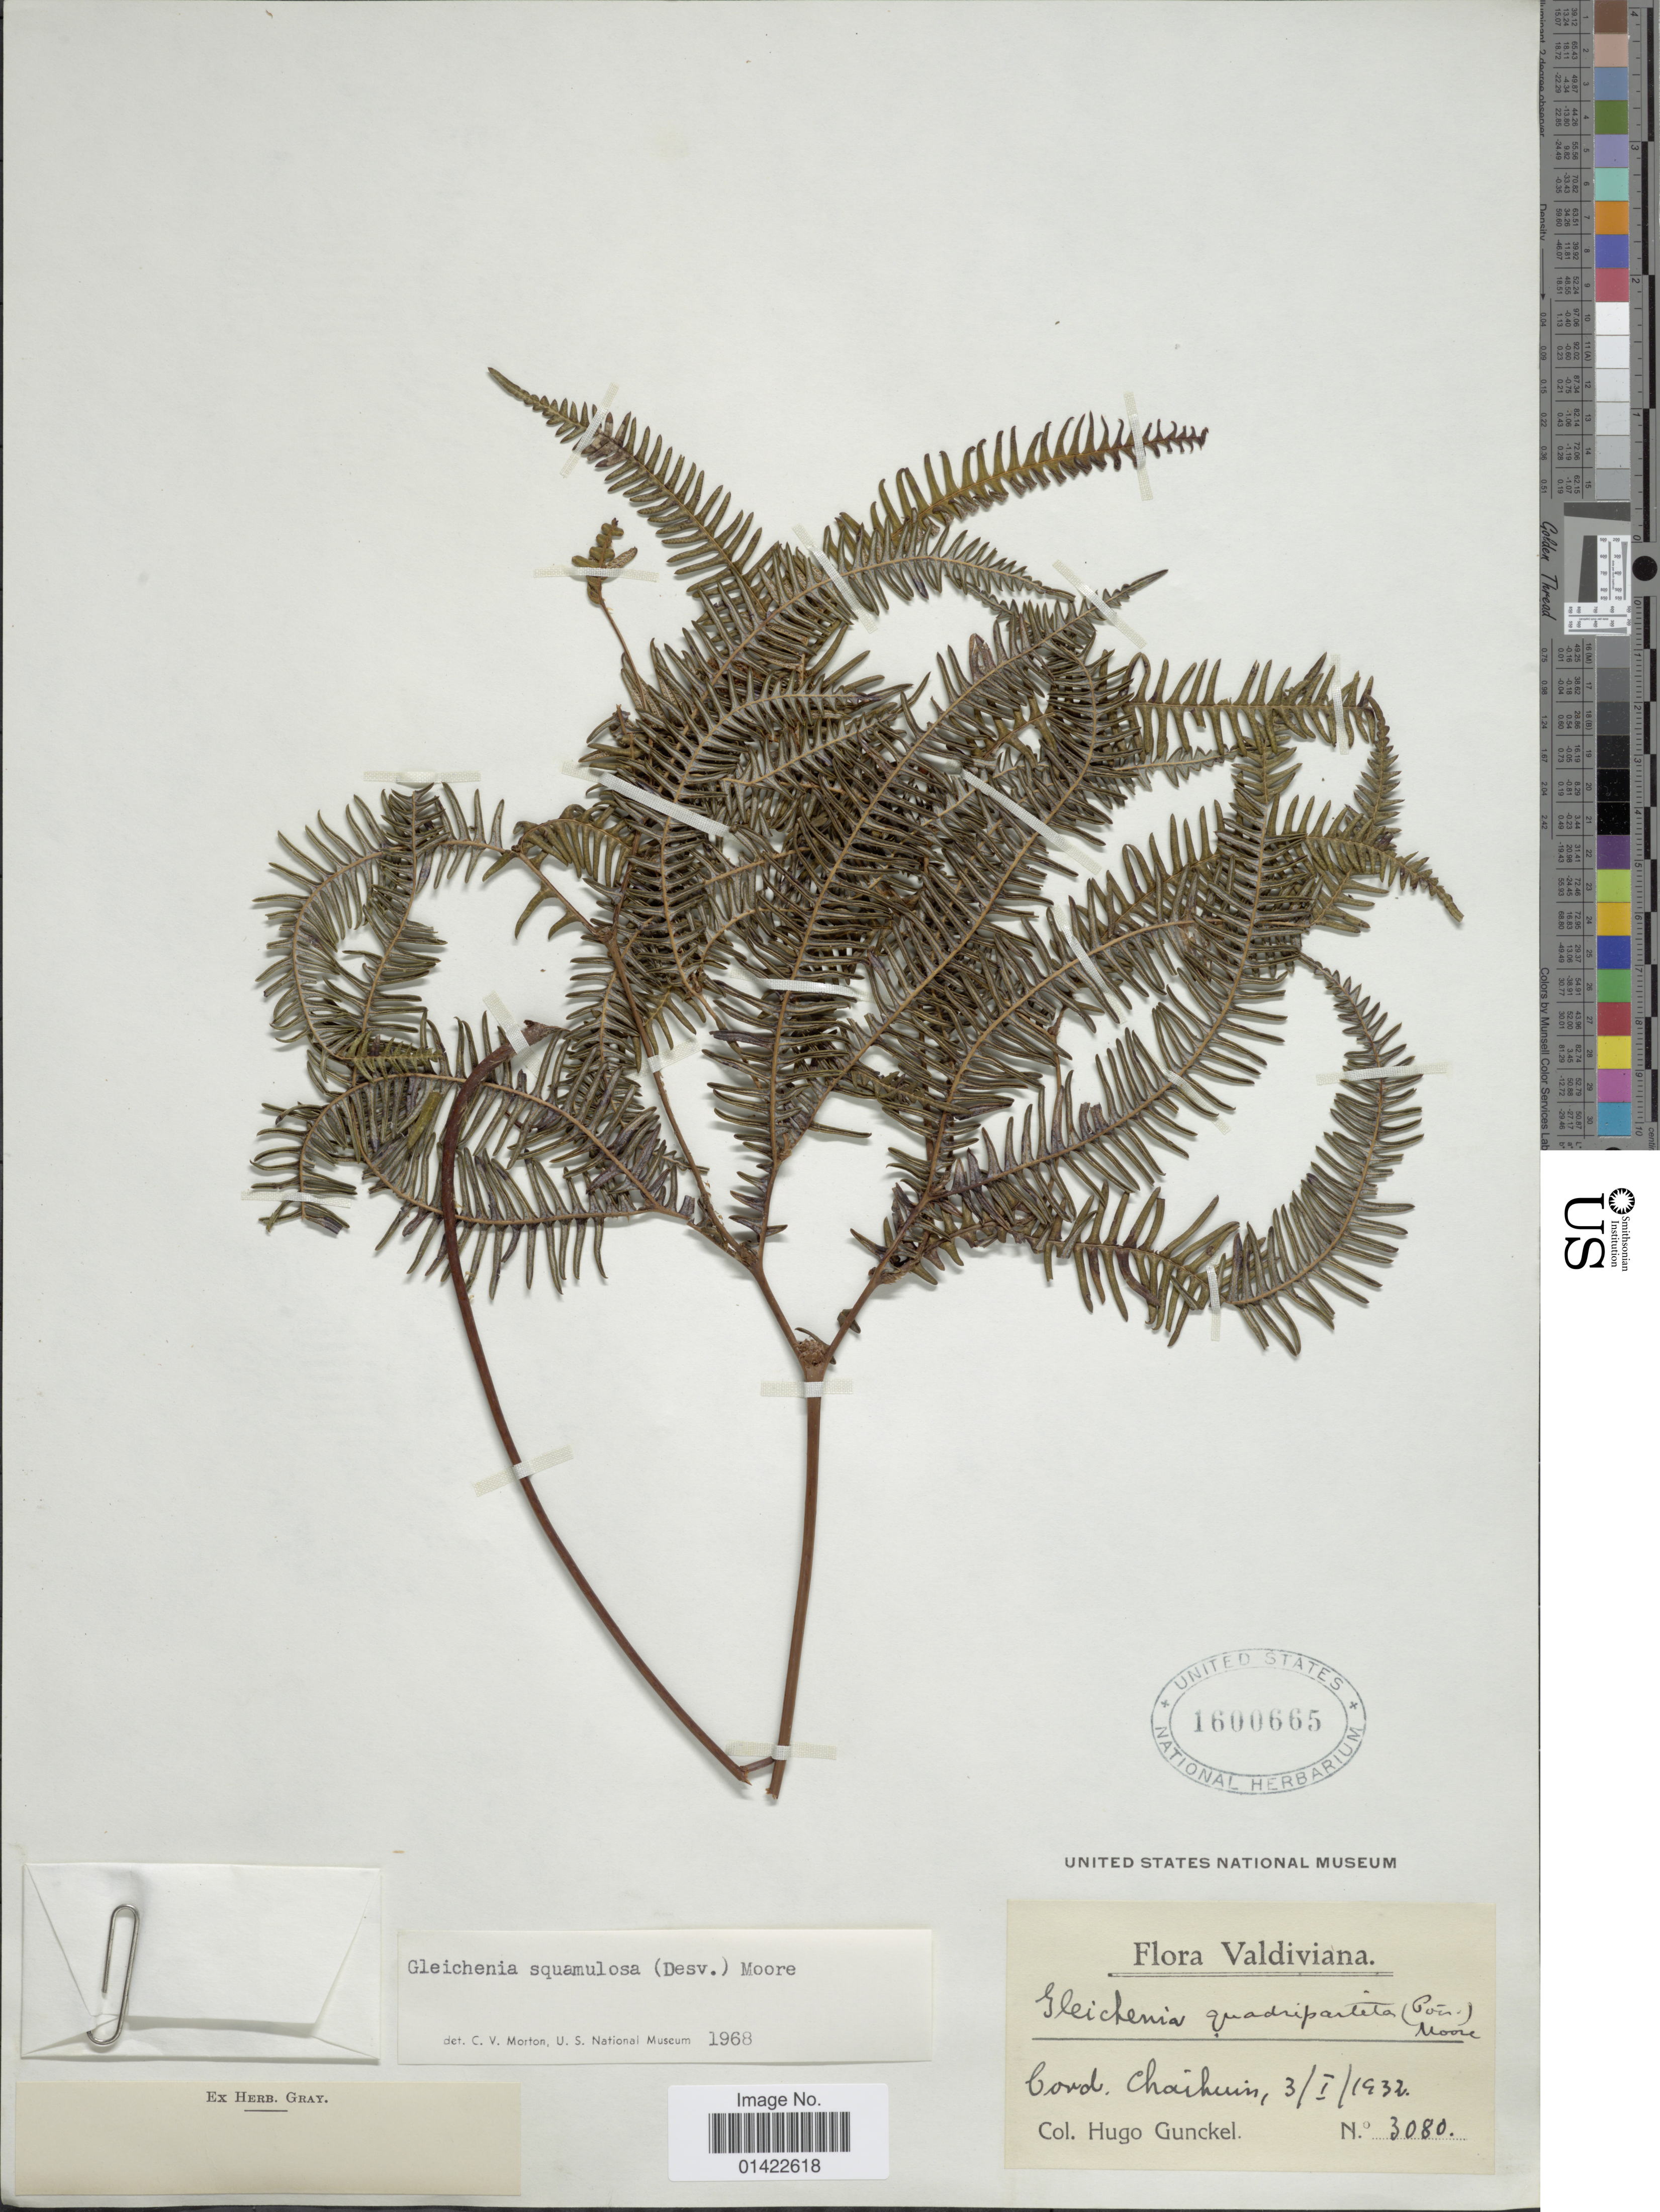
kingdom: Plantae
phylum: Tracheophyta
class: Polypodiopsida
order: Gleicheniales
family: Gleicheniaceae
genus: Sticherus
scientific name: Sticherus squamulosus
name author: (Desv.) Nakai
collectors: H. Gunckel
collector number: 3080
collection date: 1932-01-03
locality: Valdiviana. Cord. Chaihuin.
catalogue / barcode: US 1600665